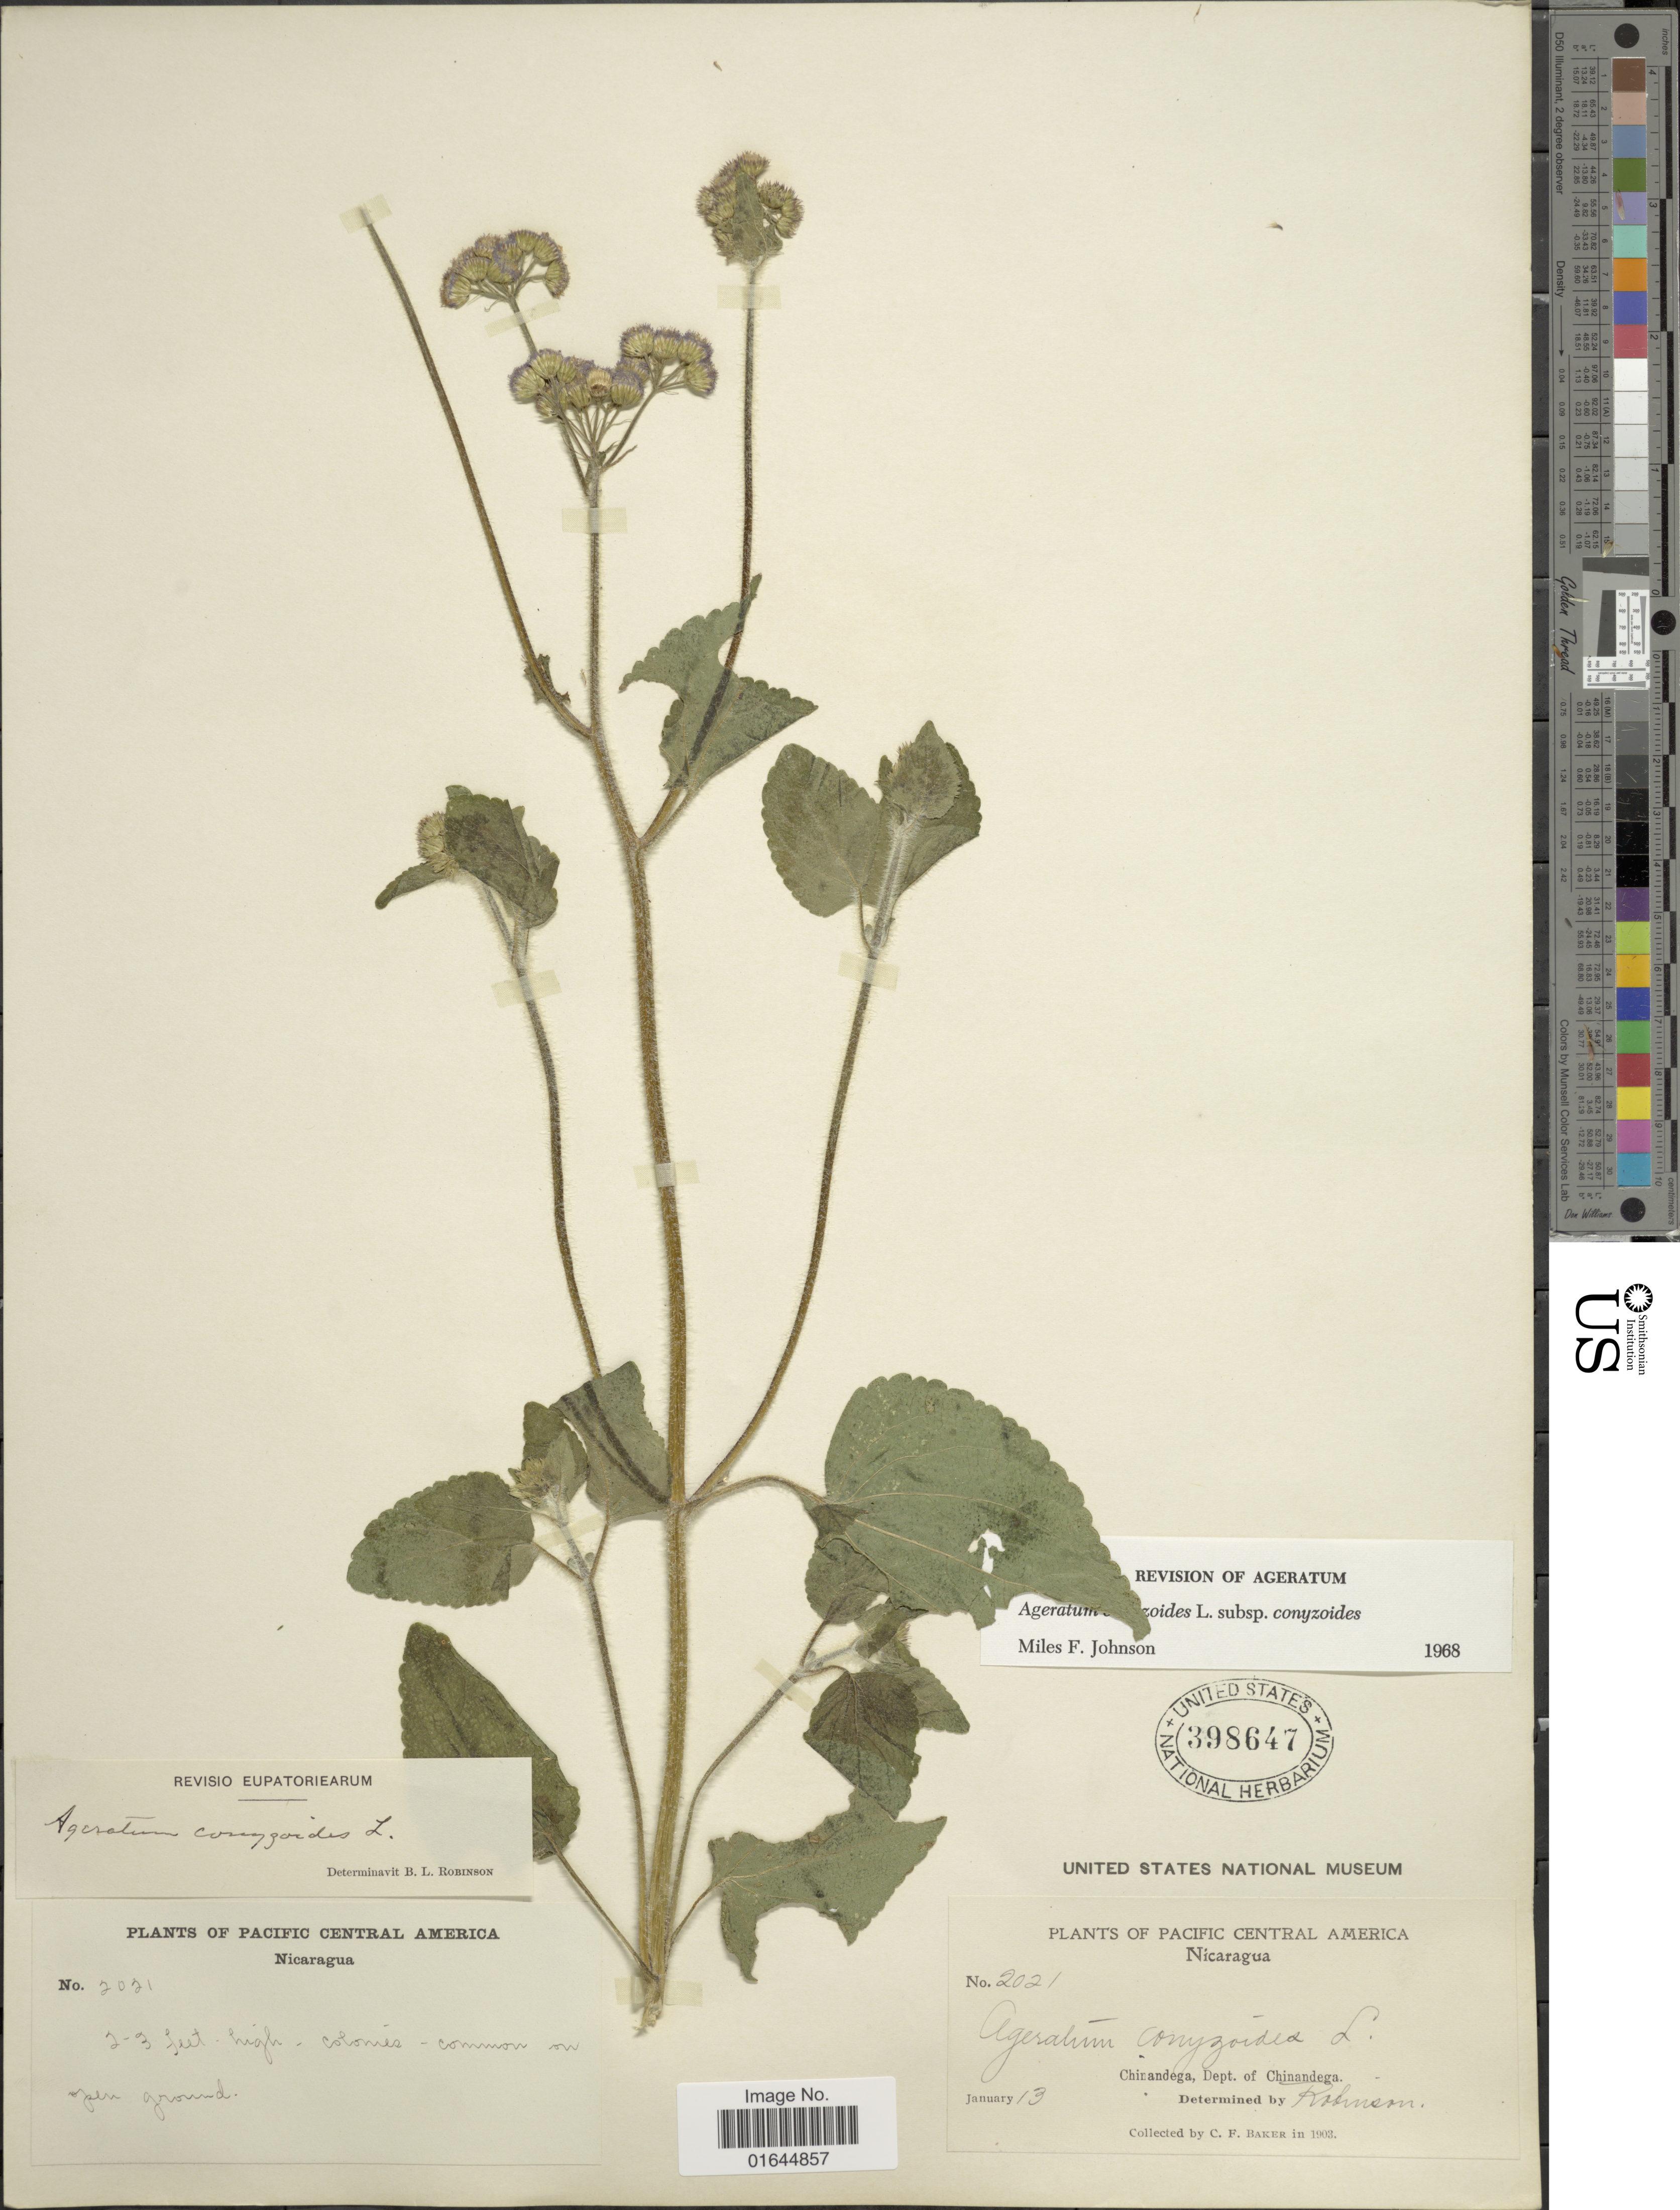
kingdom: Plantae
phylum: Tracheophyta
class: Magnoliopsida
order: Asterales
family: Asteraceae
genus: Ageratum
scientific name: Ageratum houstonianum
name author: Mill.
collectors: C. F. Baker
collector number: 2021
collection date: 1903-01-13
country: Nicaragua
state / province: Chinandega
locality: Pacific Central America, Nicaragua, Chirandega, Dept. of Chinandega.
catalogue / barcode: US 398647